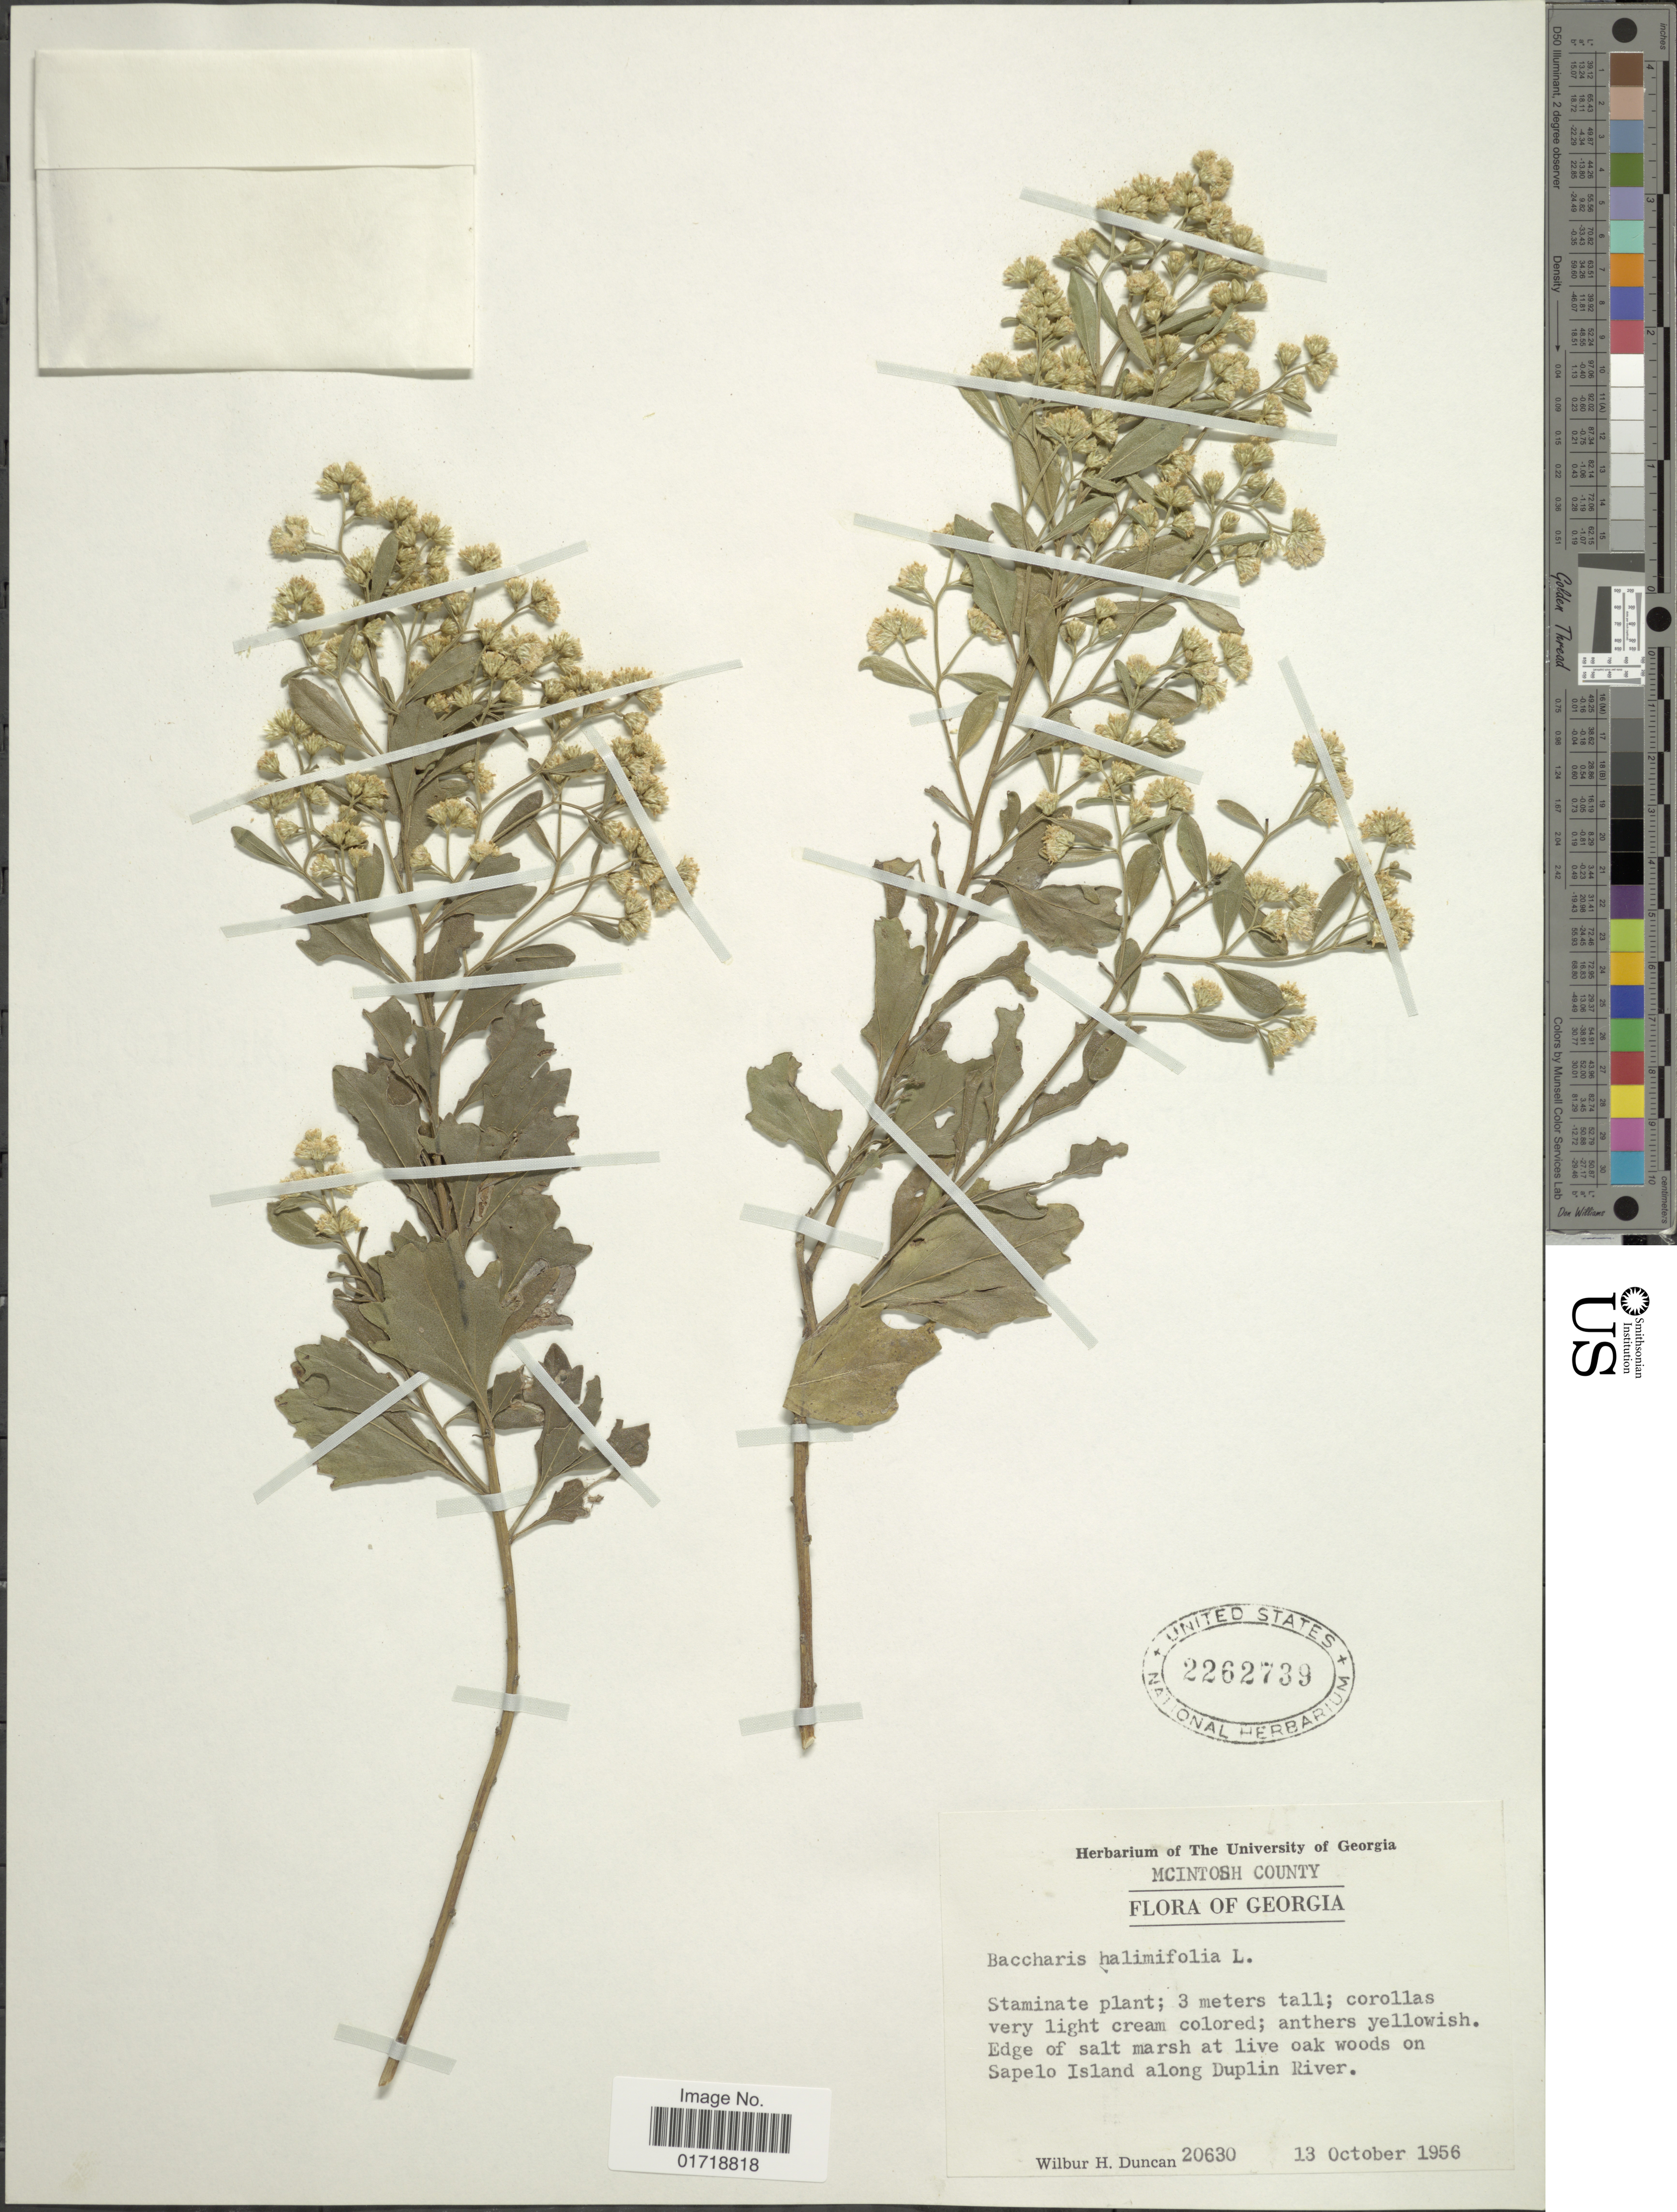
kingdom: Plantae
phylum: Tracheophyta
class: Magnoliopsida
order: Asterales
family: Asteraceae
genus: Baccharis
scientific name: Baccharis halimifolia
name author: L.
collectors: W. H. Duncan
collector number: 20630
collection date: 1956-10-13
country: United States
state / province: Georgia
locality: Mcintosh County, Edge of salt marsh at live oak woods on Sapelo Island along Dublin River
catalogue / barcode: US 2262739